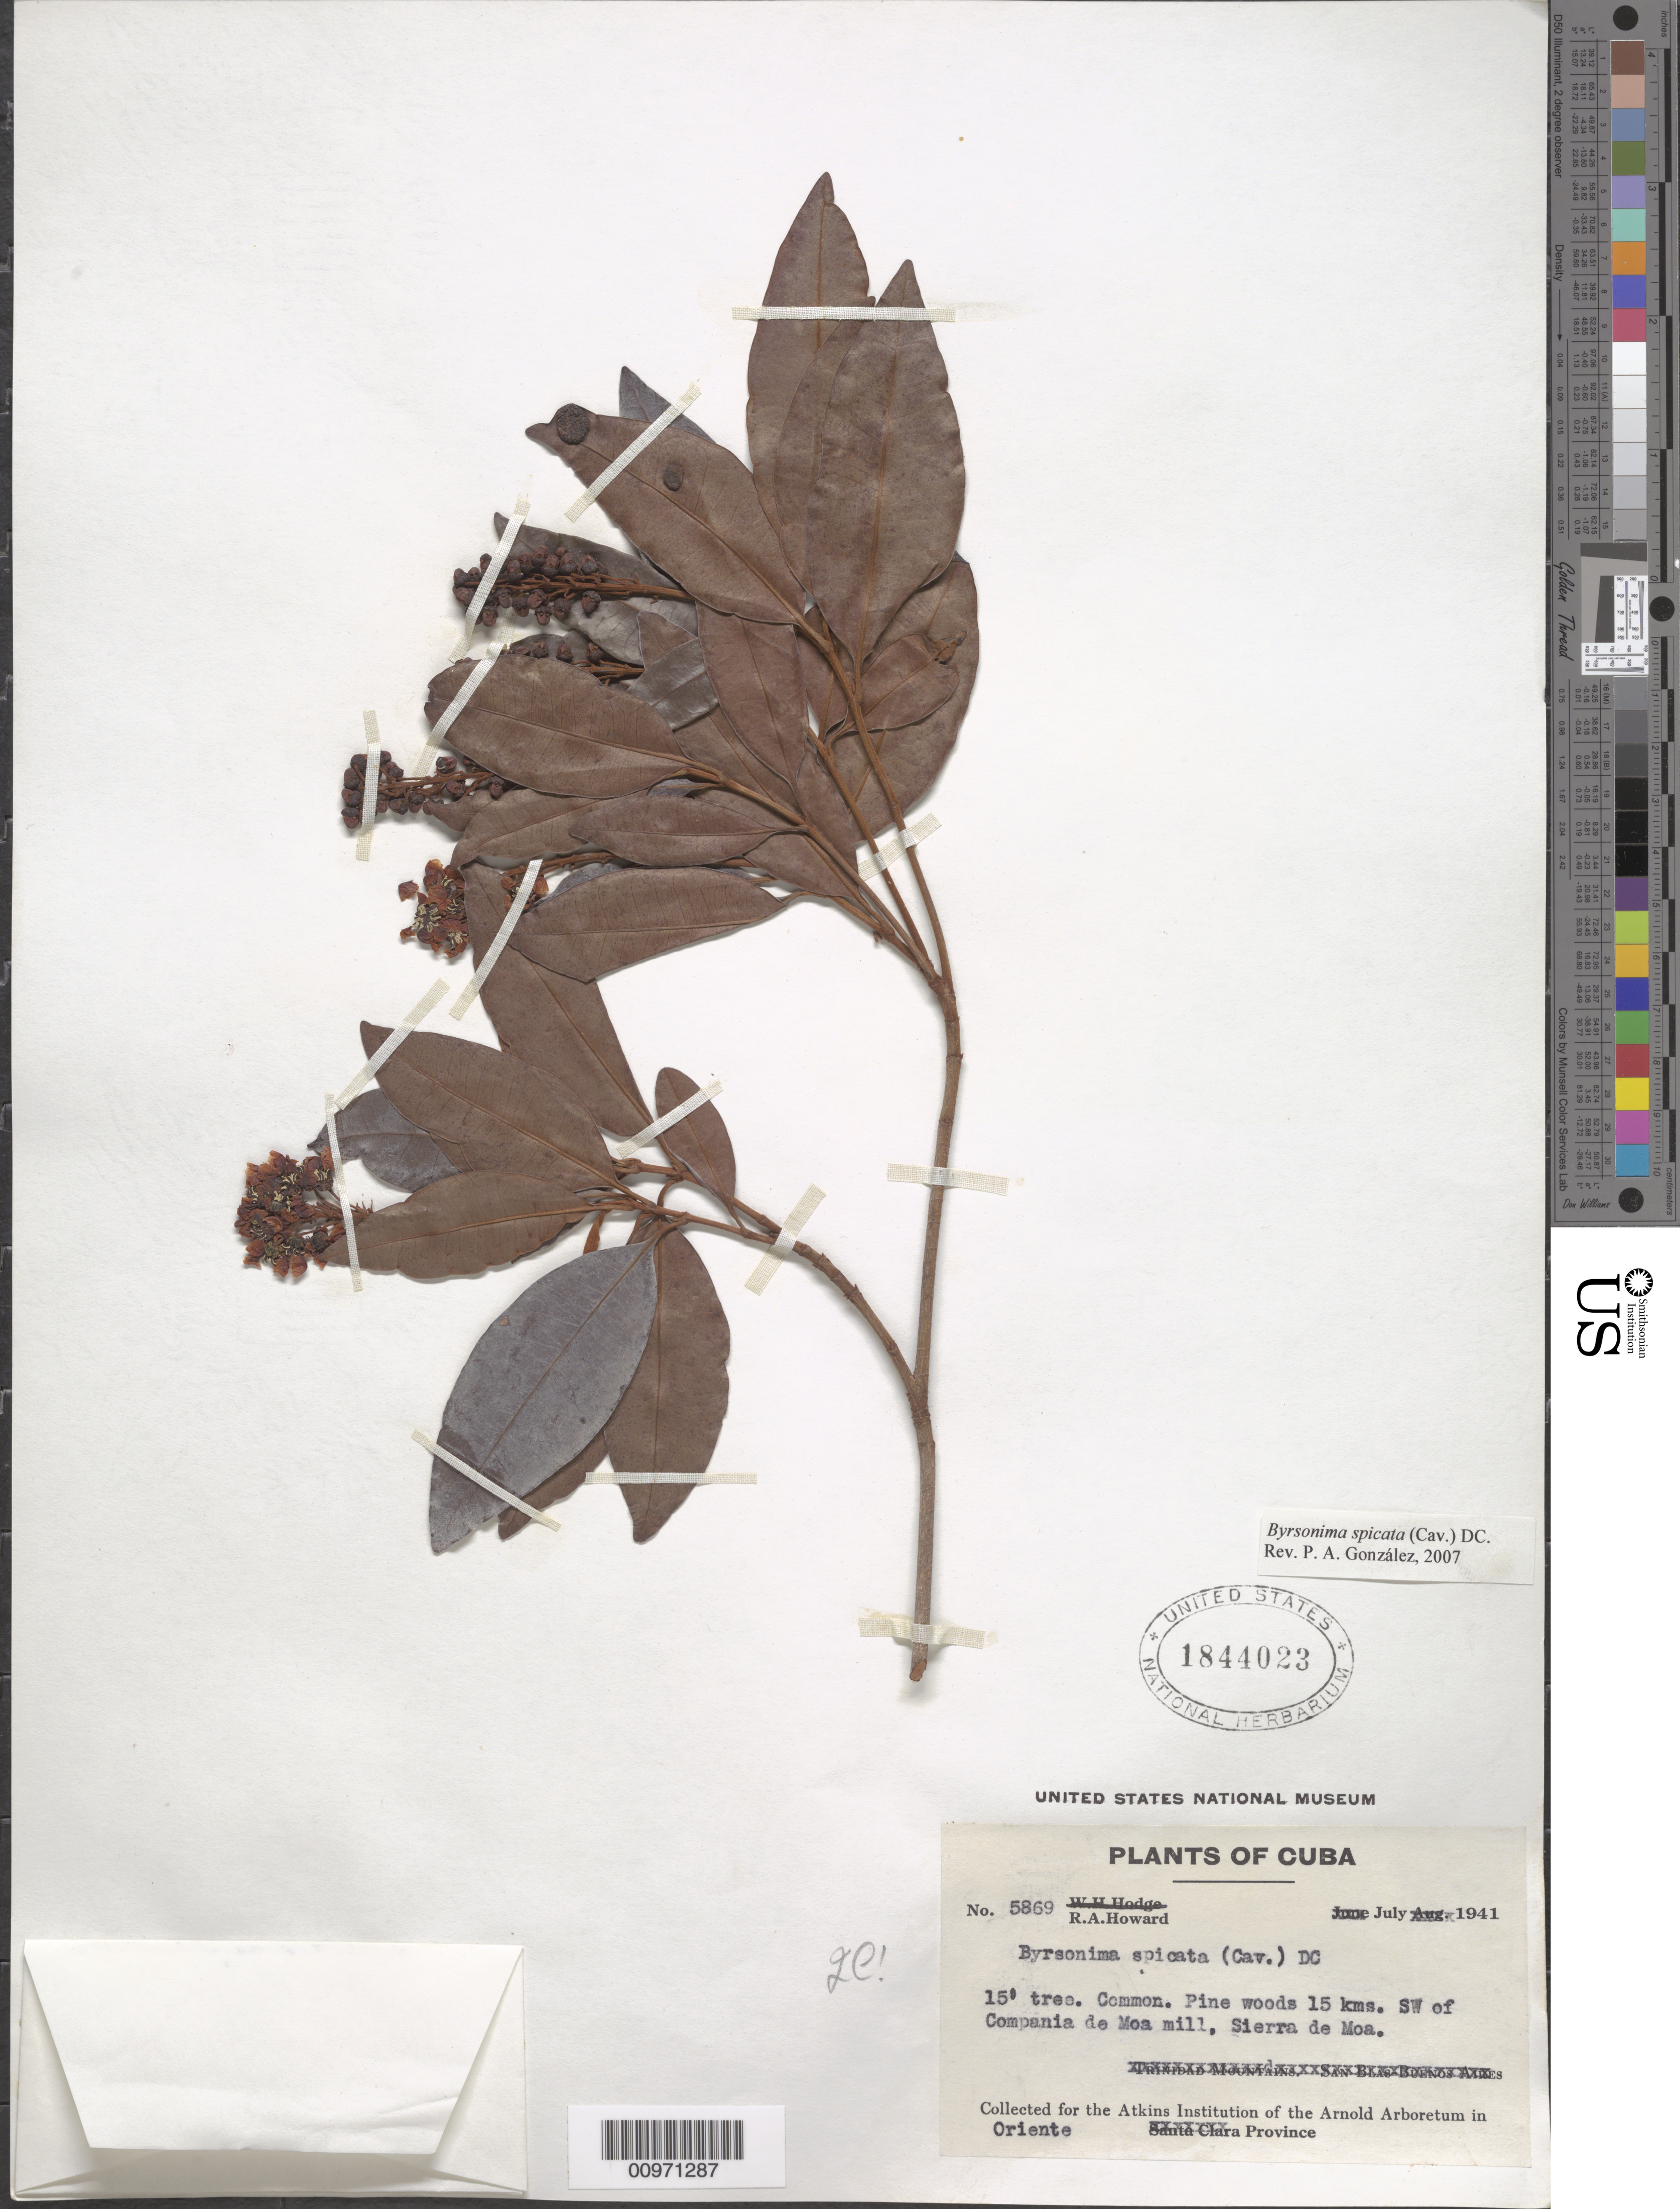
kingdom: Plantae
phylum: Tracheophyta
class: Magnoliopsida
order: Malpighiales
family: Malpighiaceae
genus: Byrsonima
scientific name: Byrsonima spicata (Cav.) DC.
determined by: González, P. A.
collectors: R. A. Howard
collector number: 5869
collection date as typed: Jul 1941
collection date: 1941-07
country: Cuba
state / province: Holguín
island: Cuba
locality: Sierra de Moa, 15 km SW of Compania de Moa mill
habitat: Pine woods; Common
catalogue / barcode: US 1844023